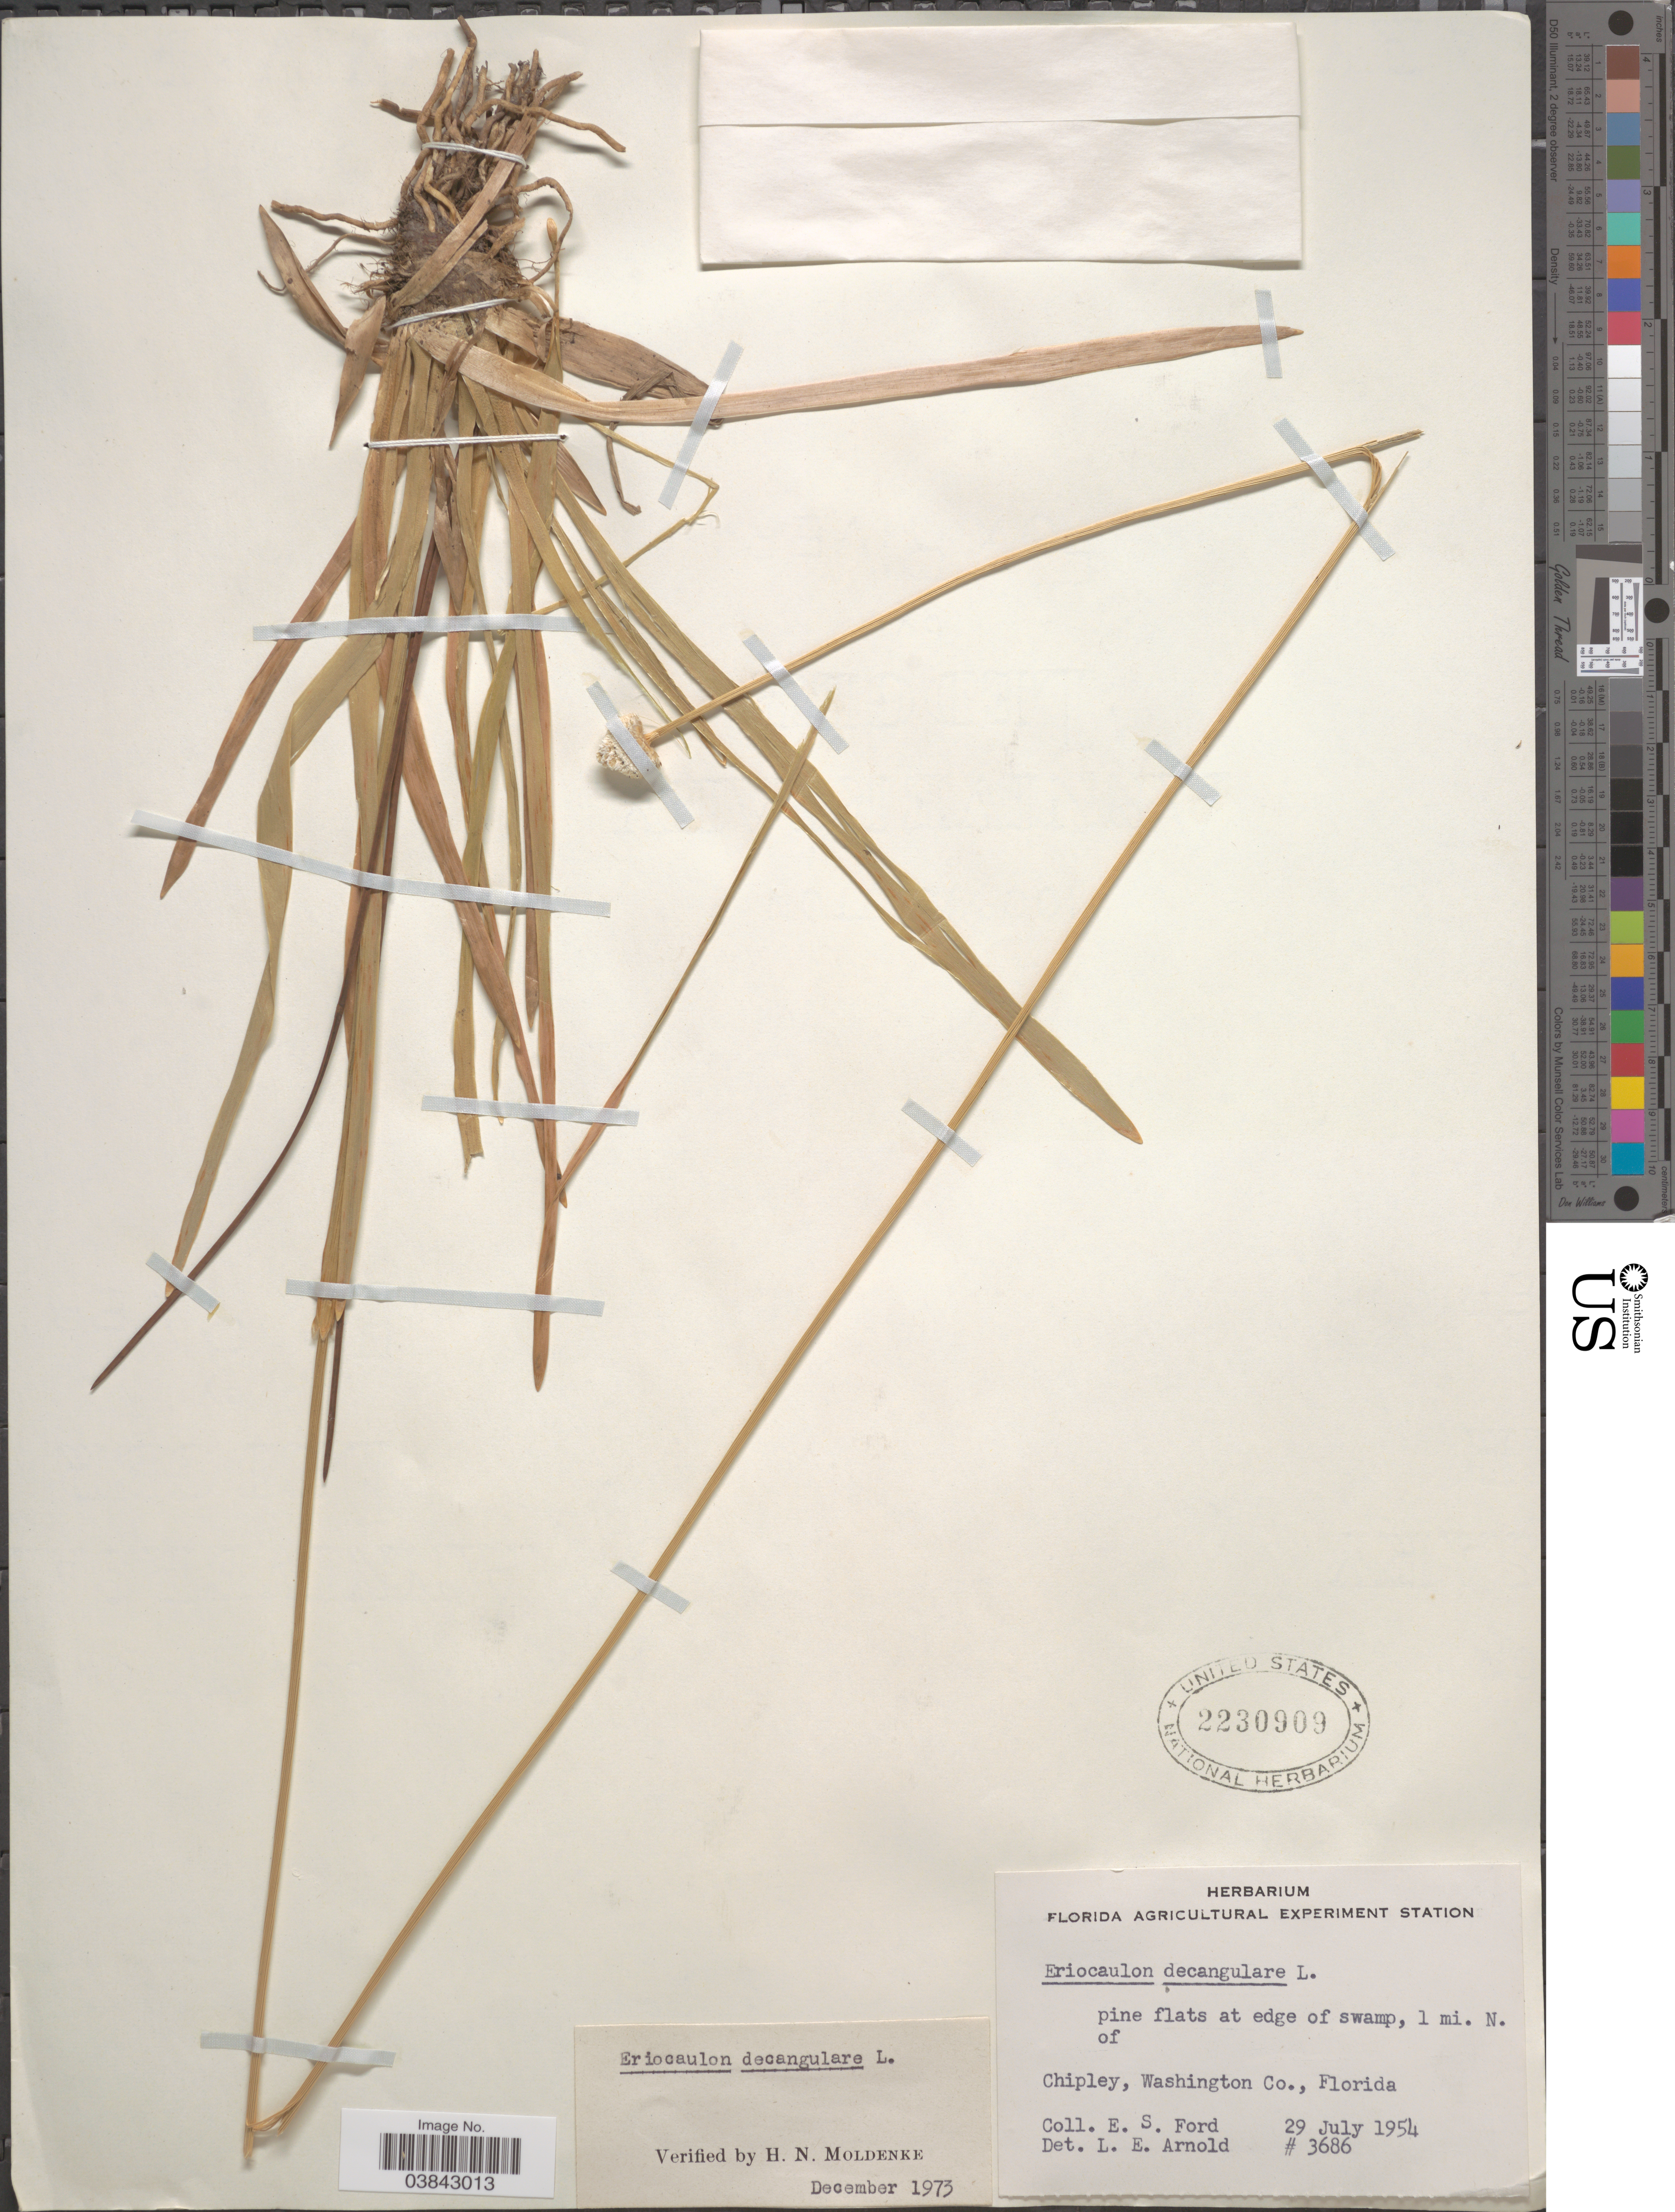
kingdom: Plantae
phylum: Tracheophyta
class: Liliopsida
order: Poales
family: Eriocaulaceae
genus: Eriocaulon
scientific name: Eriocaulon decangulare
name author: L.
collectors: E. Ford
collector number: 3686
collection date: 1954-07-29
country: United States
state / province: Florida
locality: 1 mi. N. of Chipley, Washington Co.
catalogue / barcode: US 2230909